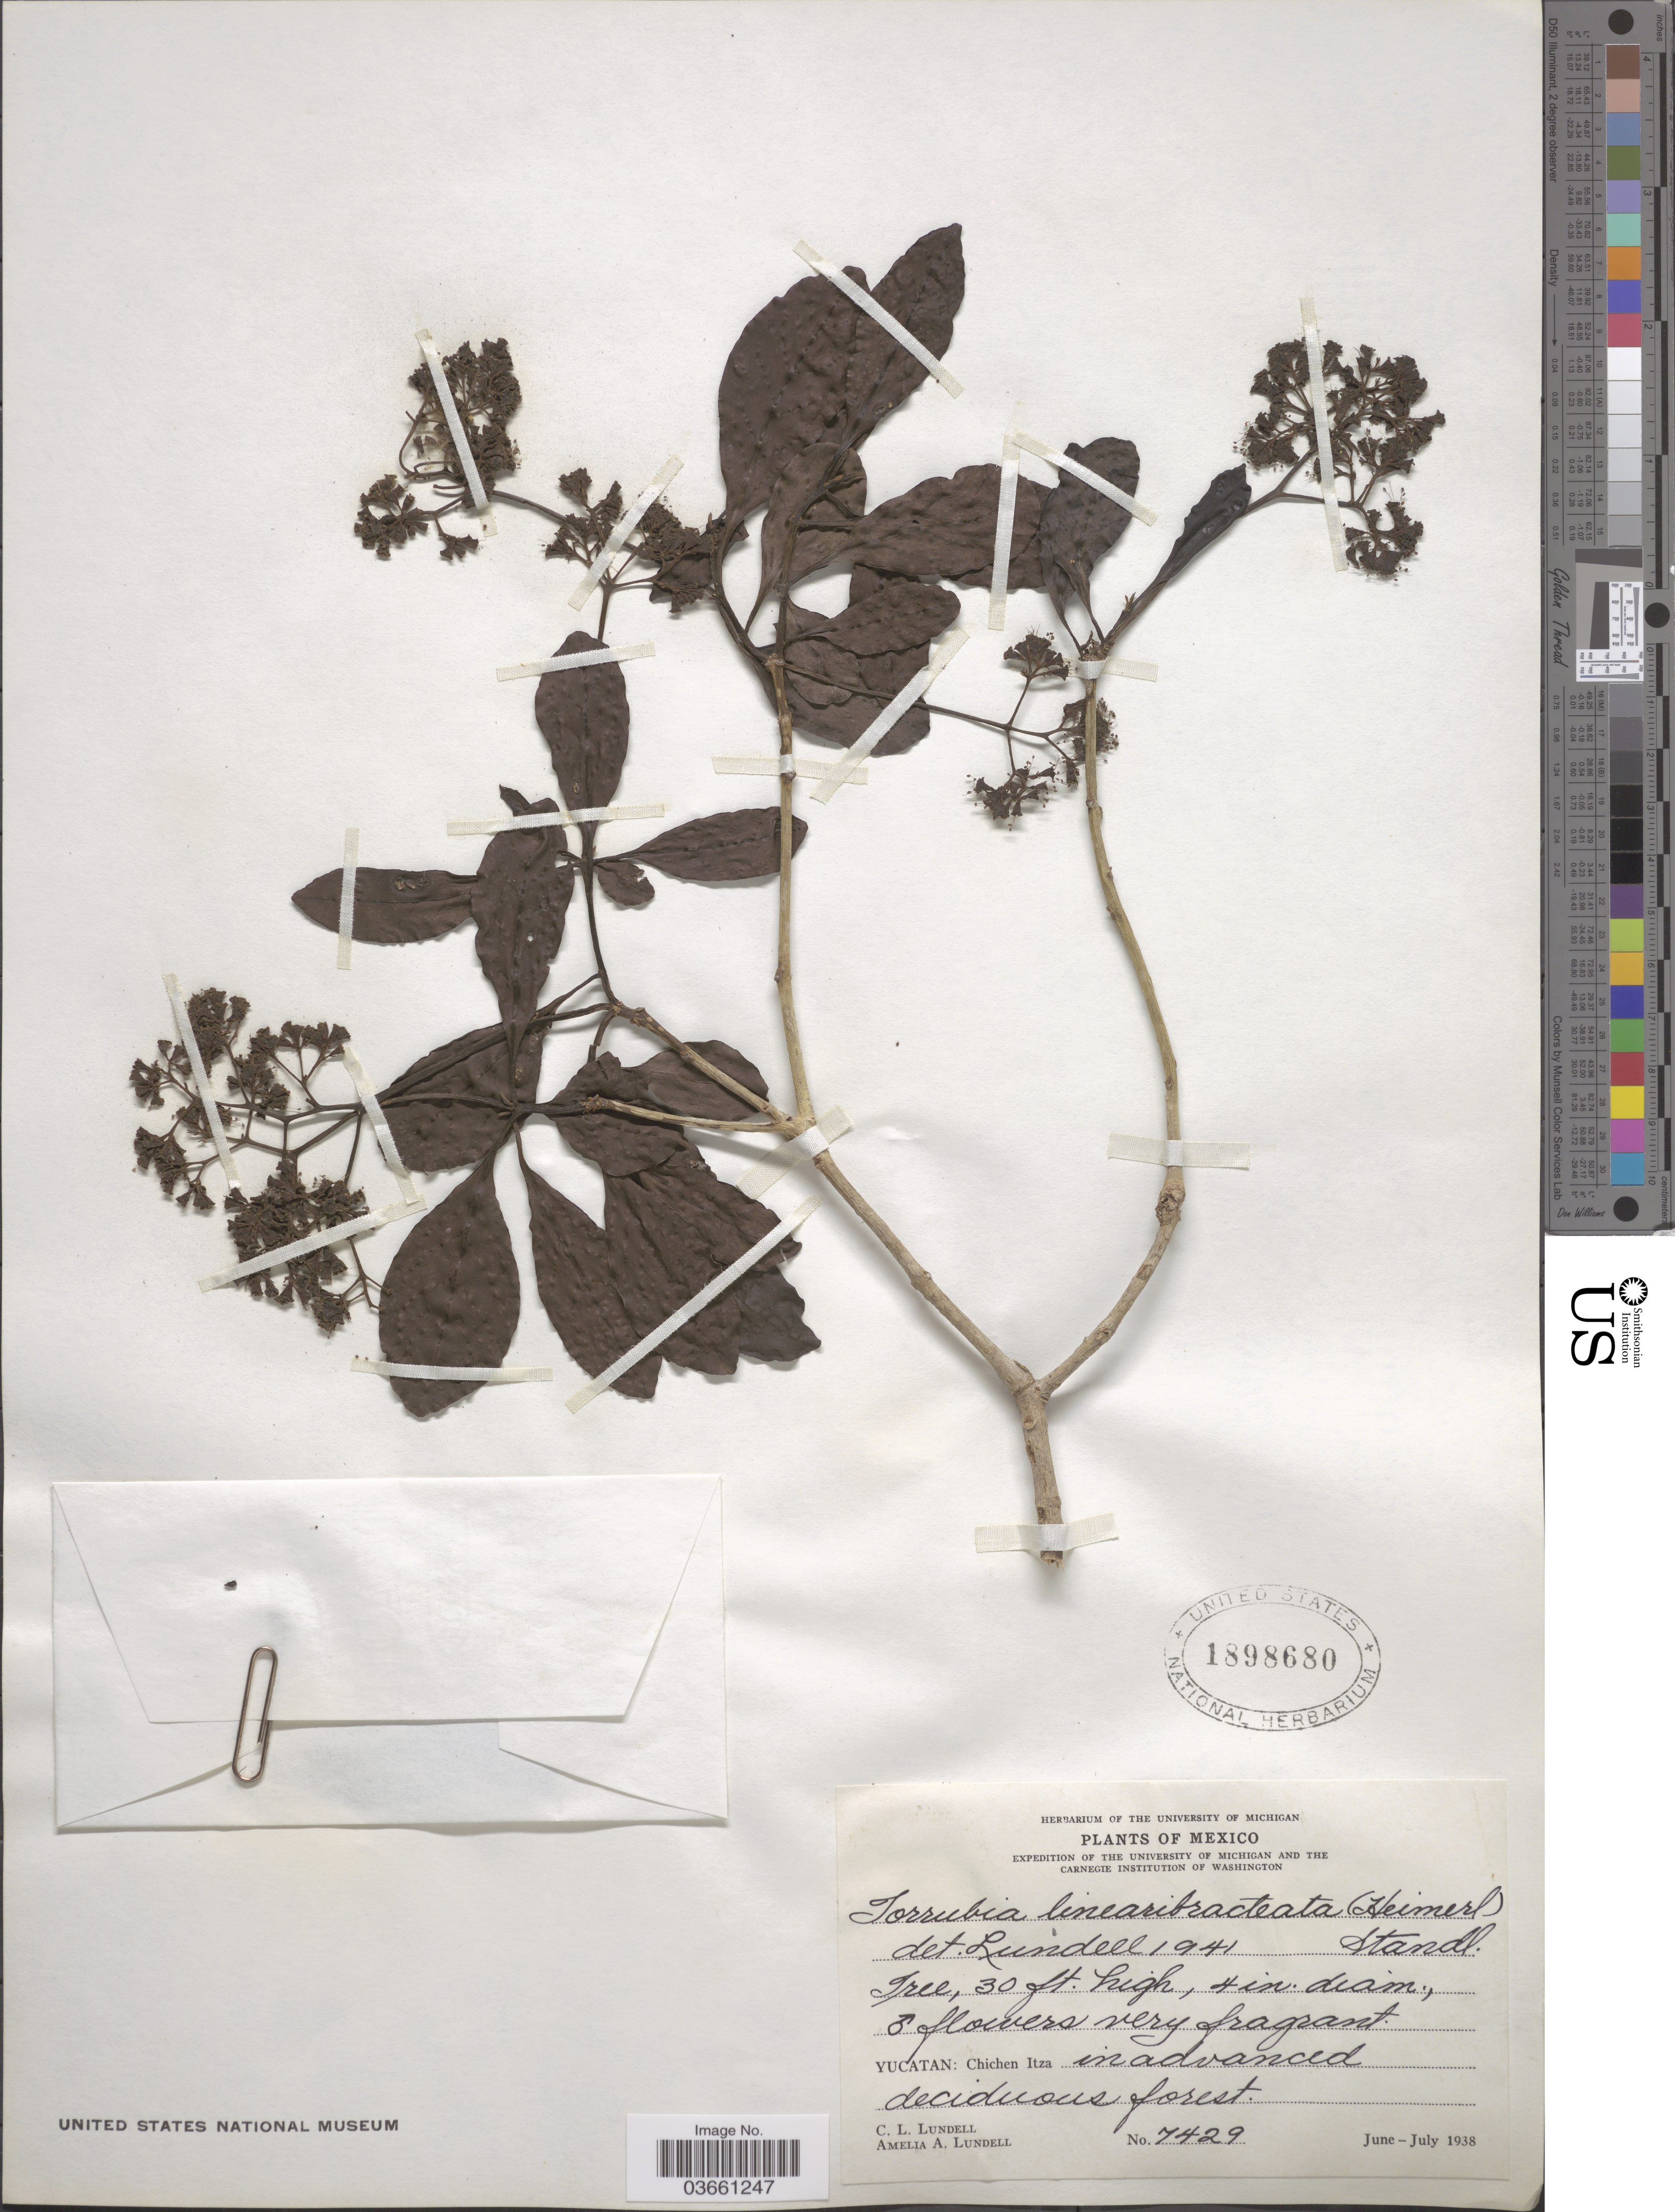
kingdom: Plantae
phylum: Tracheophyta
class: Magnoliopsida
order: Caryophyllales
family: Nyctaginaceae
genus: Guapira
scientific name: Guapira costaricana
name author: (Standl.) Woodson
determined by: Strong, Mark T., (BOT), Smithsonian Institution - National Museum of Natural History (UNITED STATES)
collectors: C. L. Lundell & A. A. Lundell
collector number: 7429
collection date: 1938-06/1938-07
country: Mexico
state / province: Yucatán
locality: Chichen Itza in advanced deciduous forest.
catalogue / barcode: US 1898680